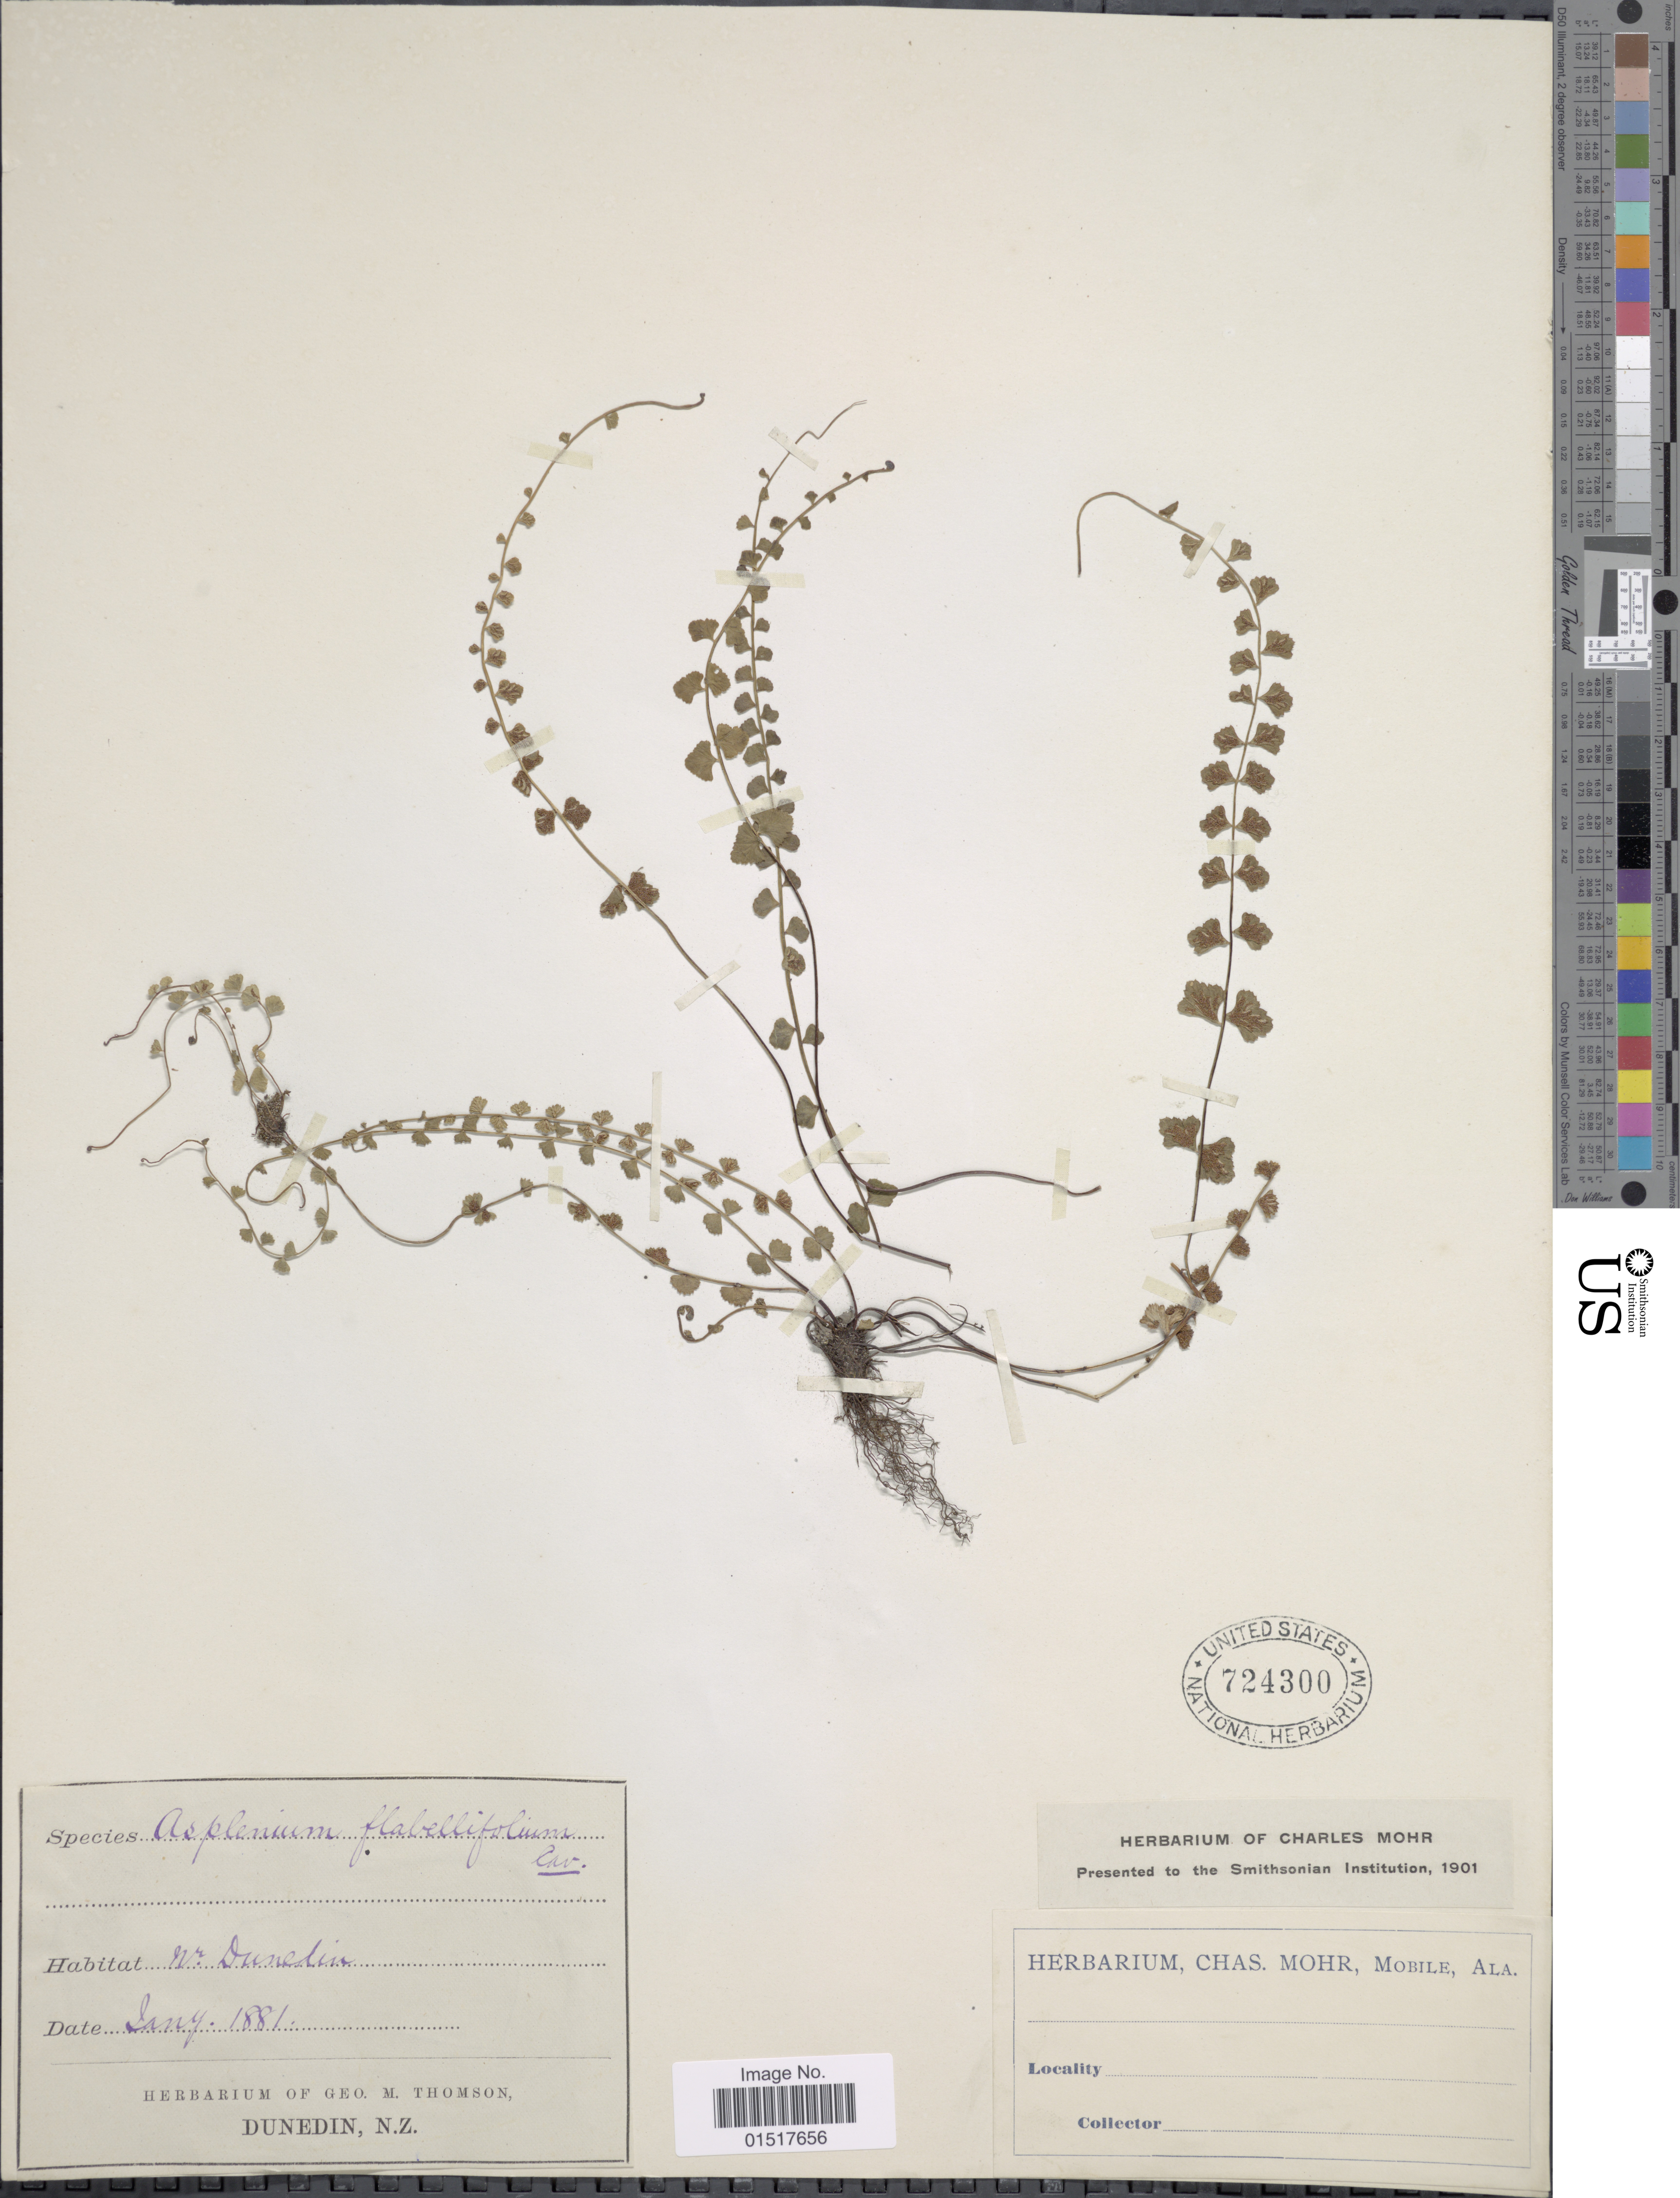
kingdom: Plantae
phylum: Tracheophyta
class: Polypodiopsida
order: Polypodiales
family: Aspleniaceae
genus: Asplenium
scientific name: Asplenium flabellifolium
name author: Cav.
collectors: ex herb. Geo. M. Thomson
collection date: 1881-01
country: New Zealand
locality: Nr. Dunedin.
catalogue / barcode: US 724300